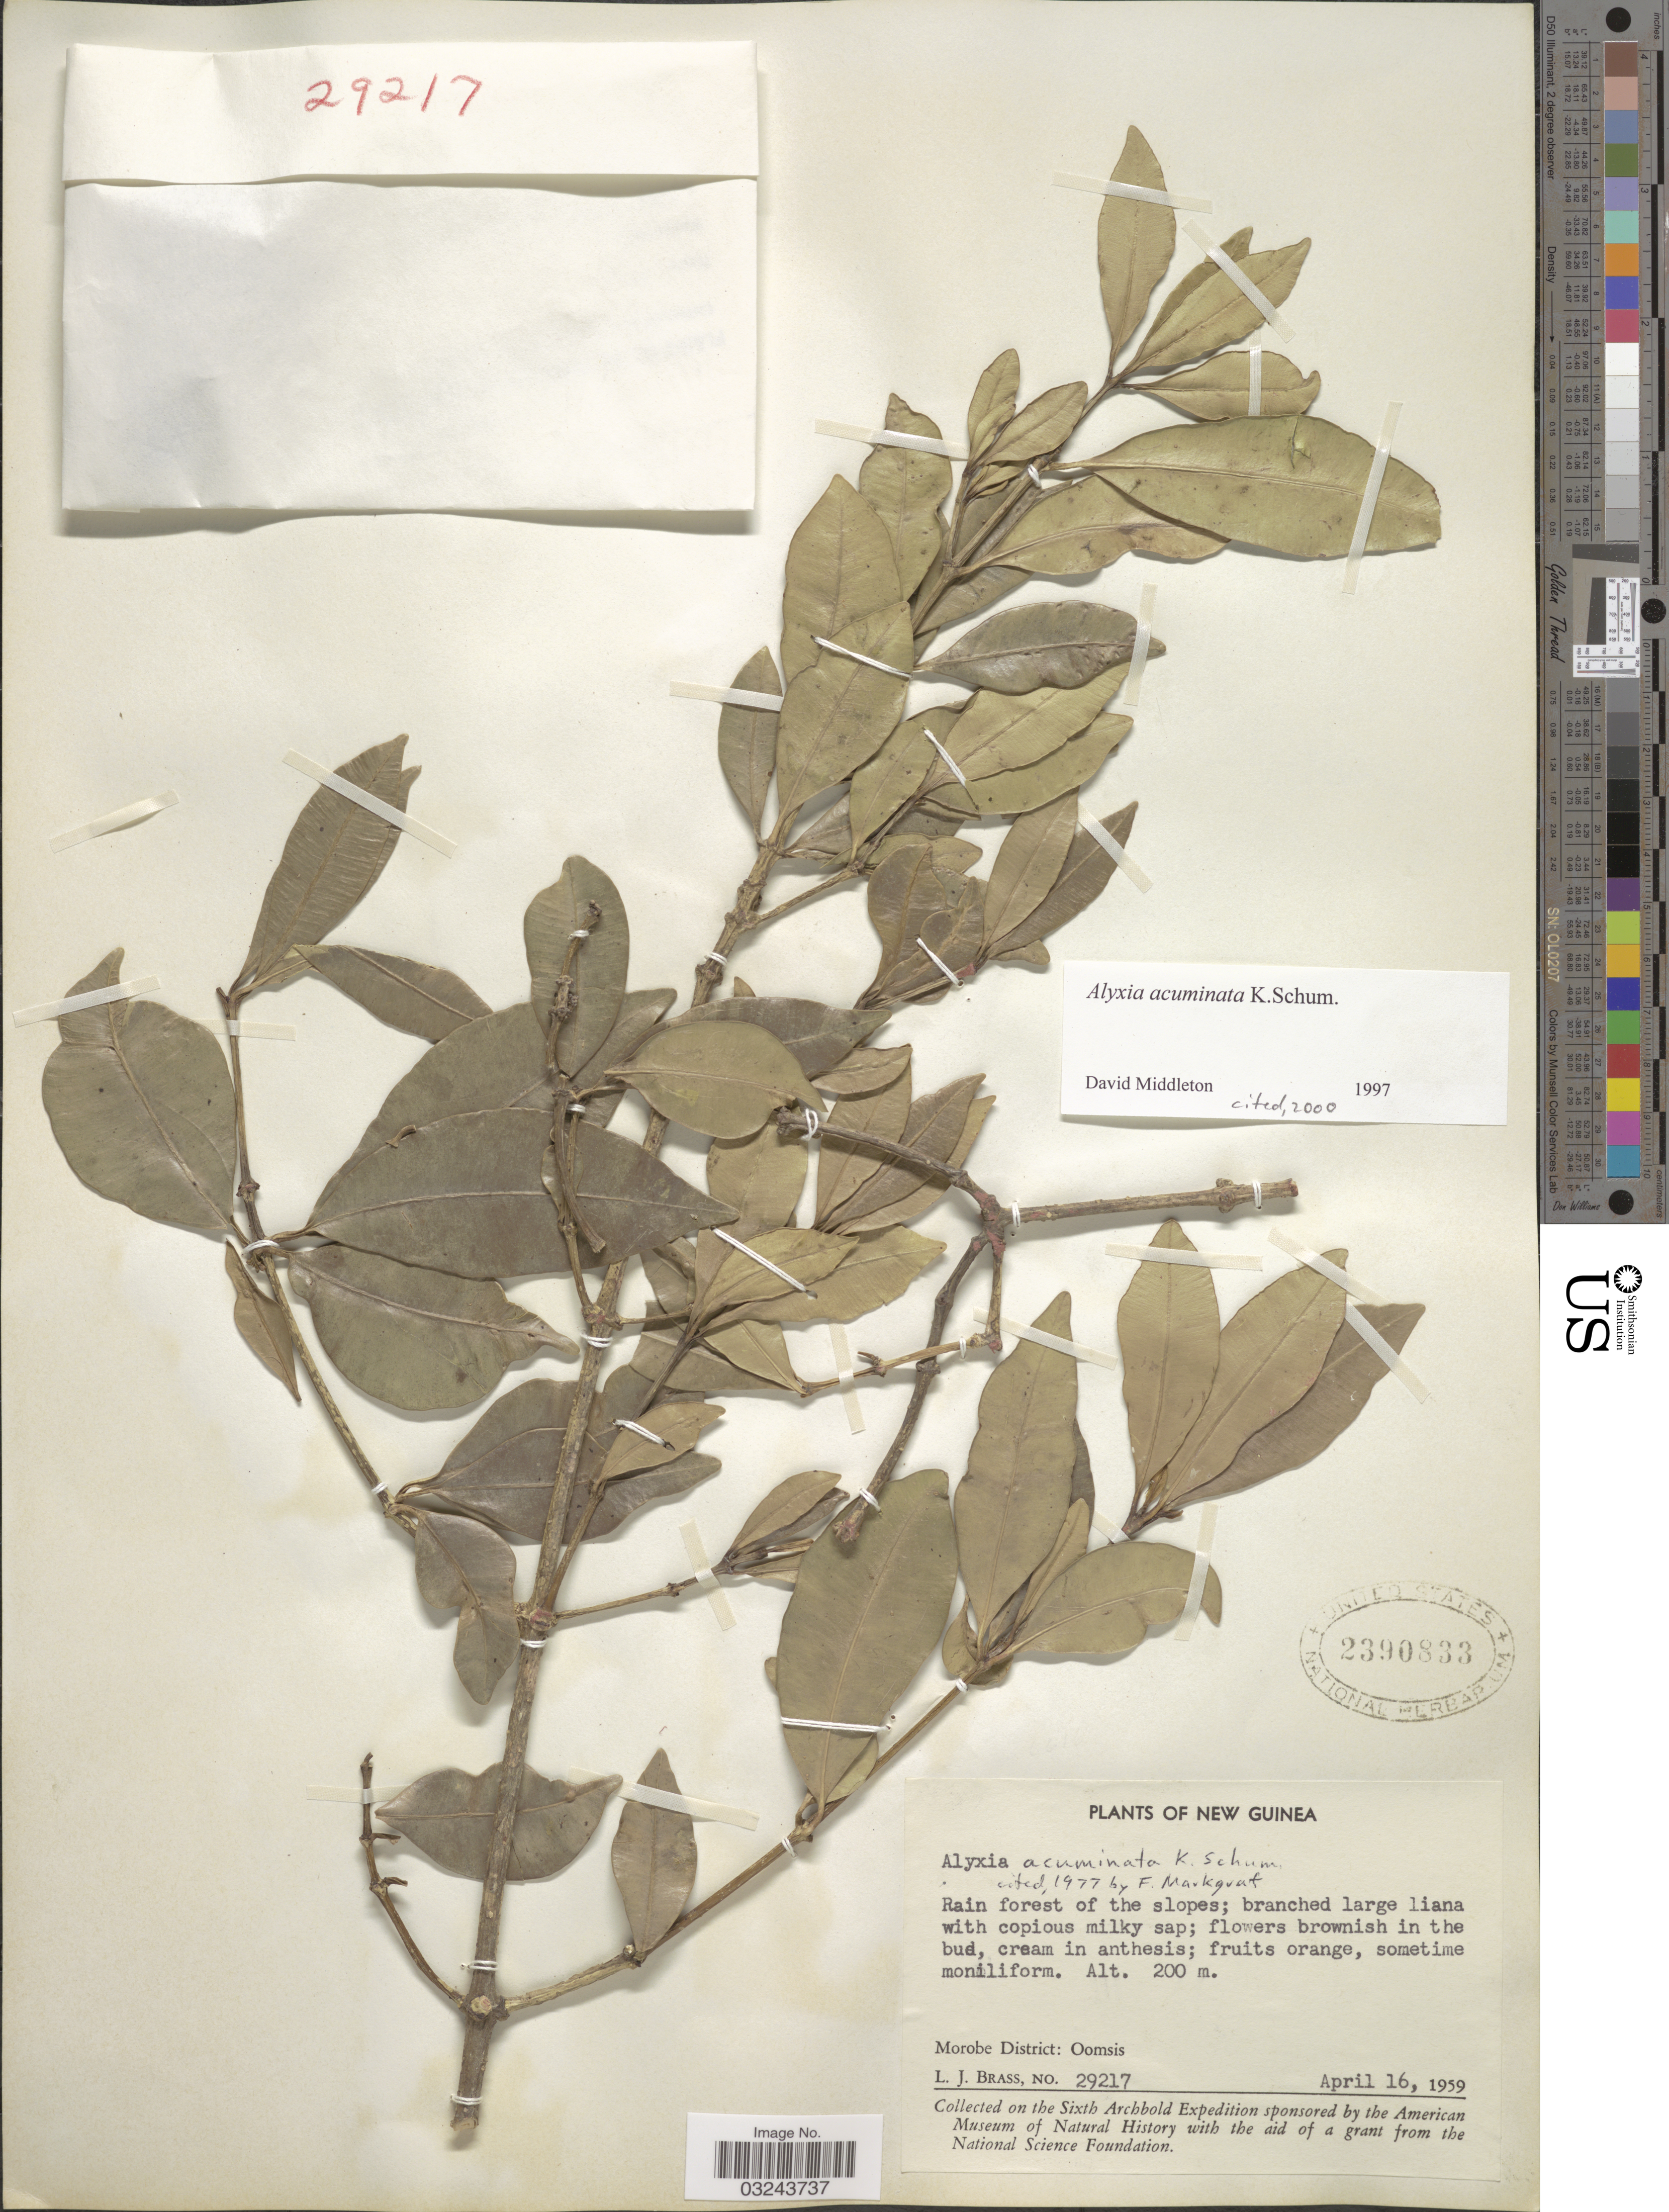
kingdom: Plantae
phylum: Tracheophyta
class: Magnoliopsida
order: Gentianales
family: Apocynaceae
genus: Alyxia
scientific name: Alyxia acuminata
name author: K. Schum.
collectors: L. J. Brass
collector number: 29217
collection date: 1959-04-16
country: Papua New Guinea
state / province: Morobe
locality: New Guinea. Morobe District: Oomsis.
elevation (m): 200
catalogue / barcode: US 2390833